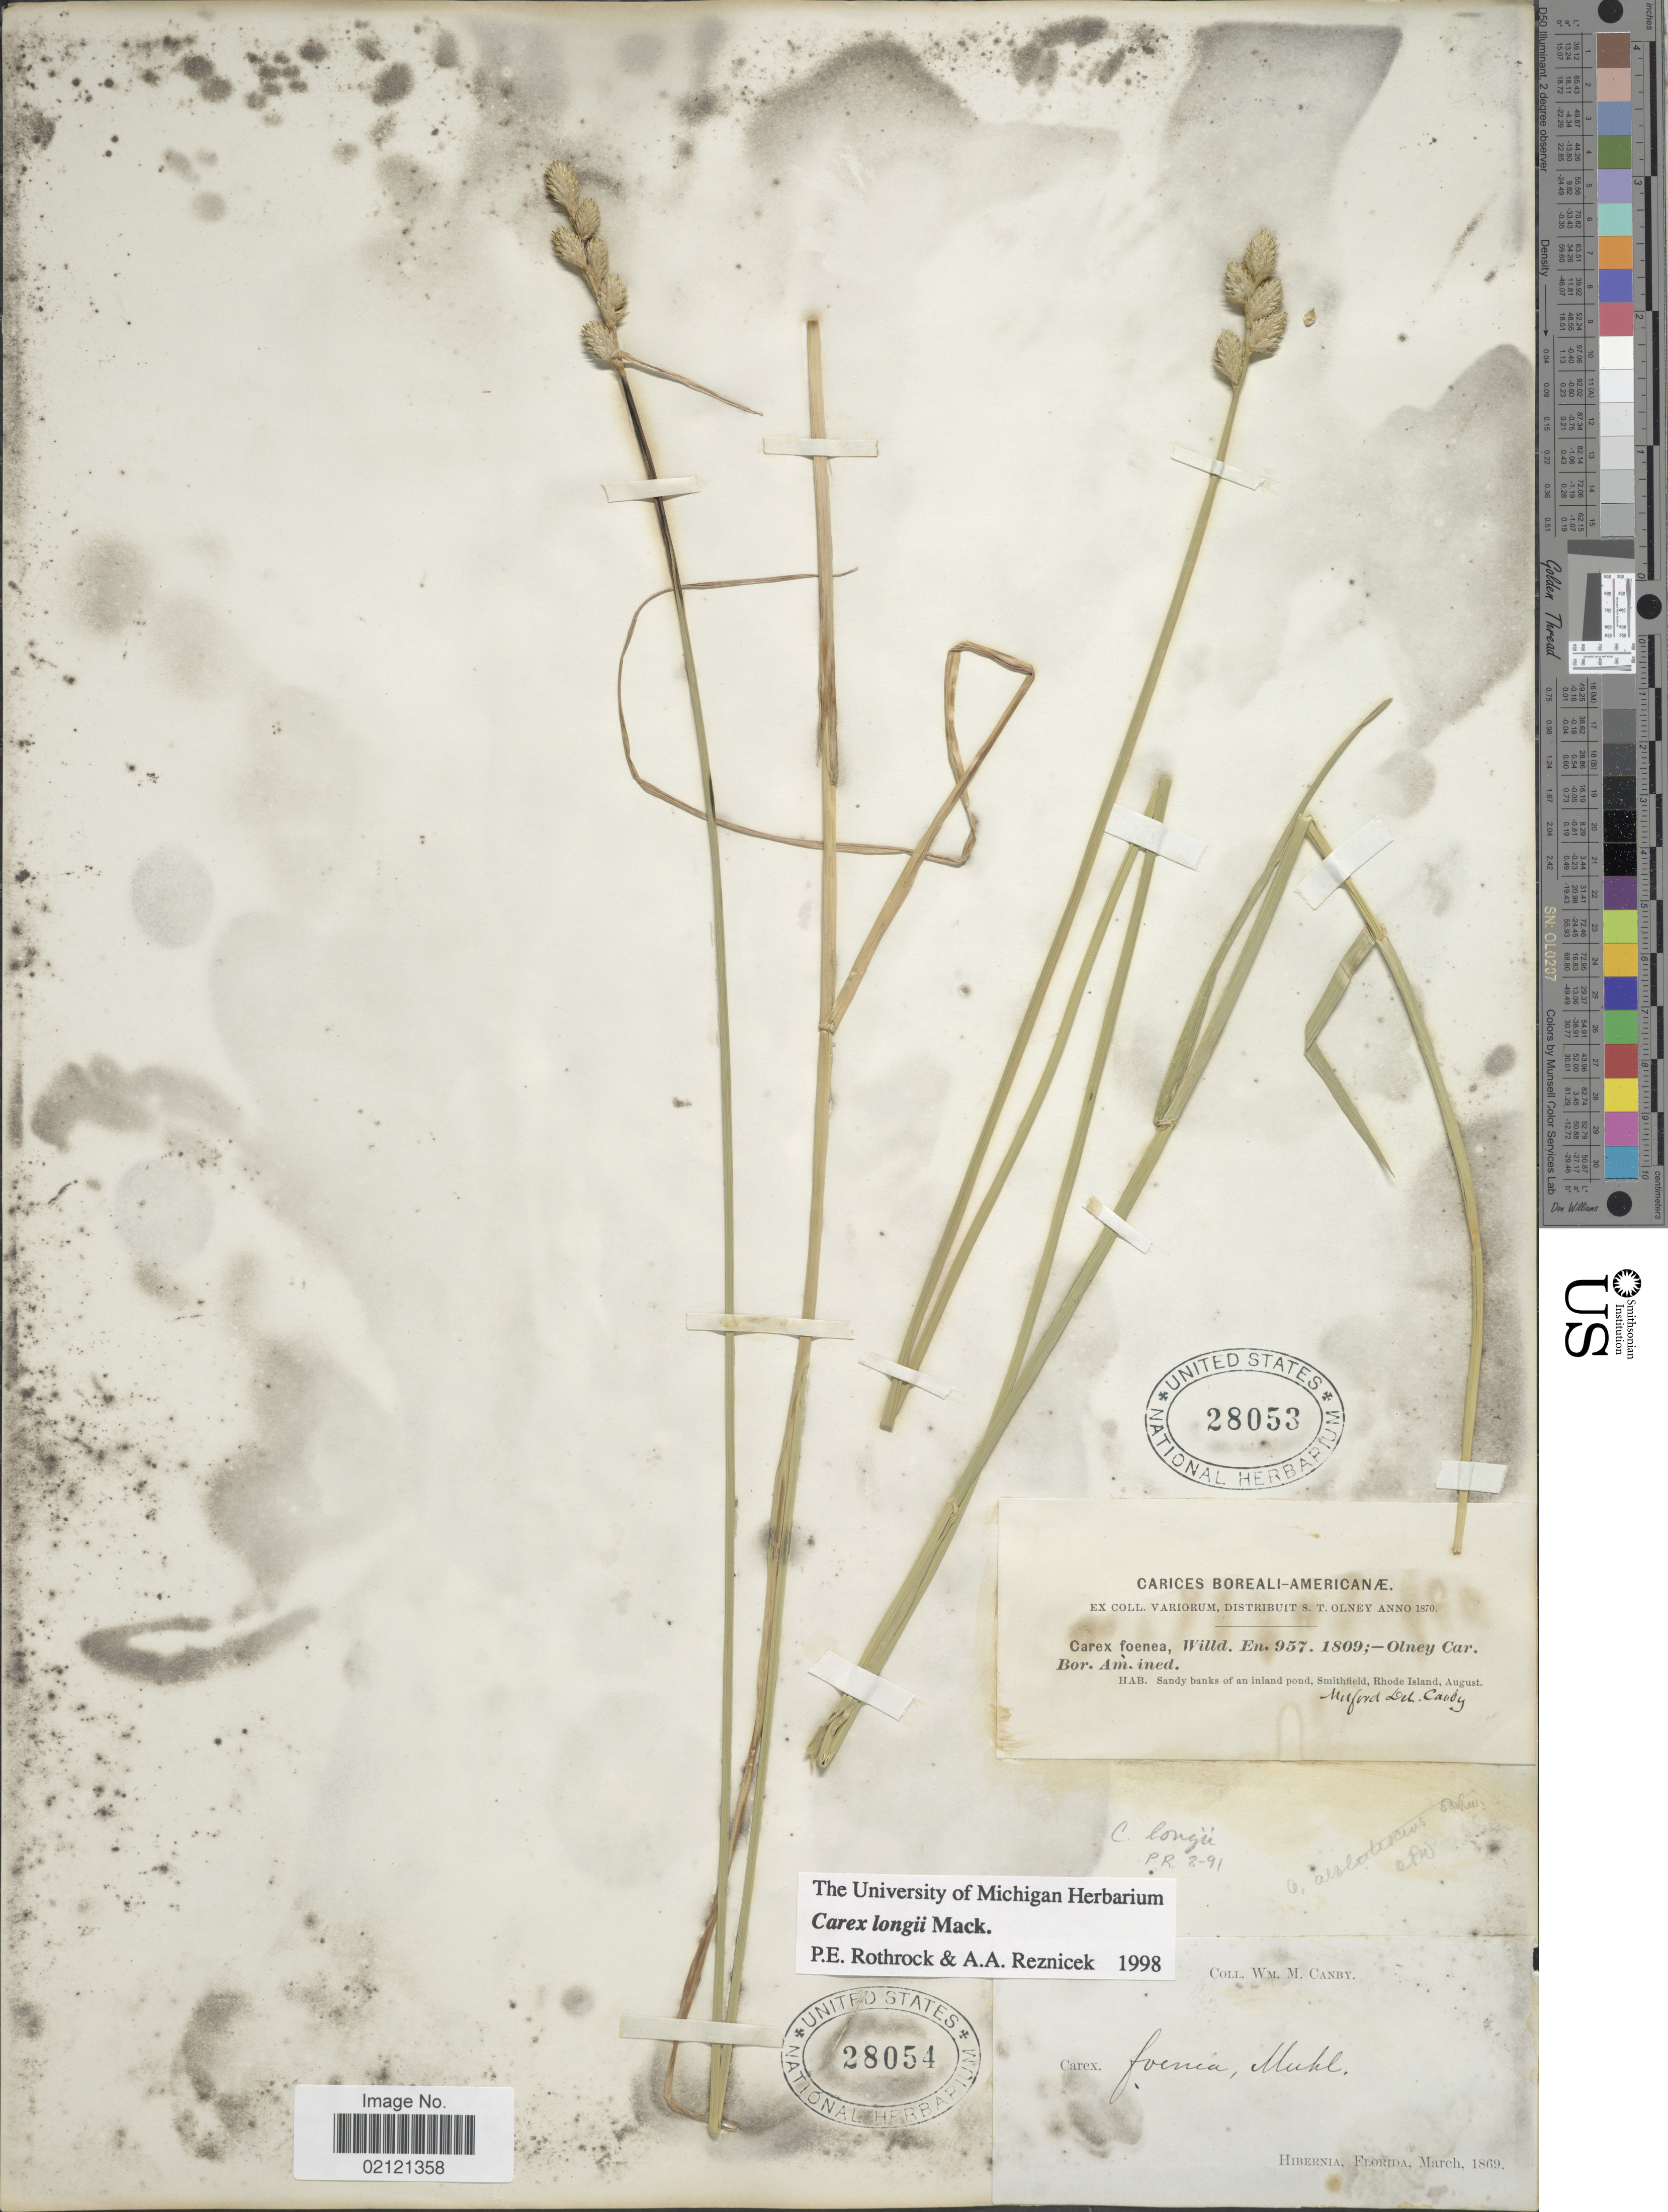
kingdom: Plantae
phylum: Tracheophyta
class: Liliopsida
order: Poales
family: Cyperaceae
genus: Carex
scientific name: Carex longii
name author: Mack.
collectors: W. M. Canby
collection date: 1869-03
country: United States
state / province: Florida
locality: Hibernia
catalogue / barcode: US 28054